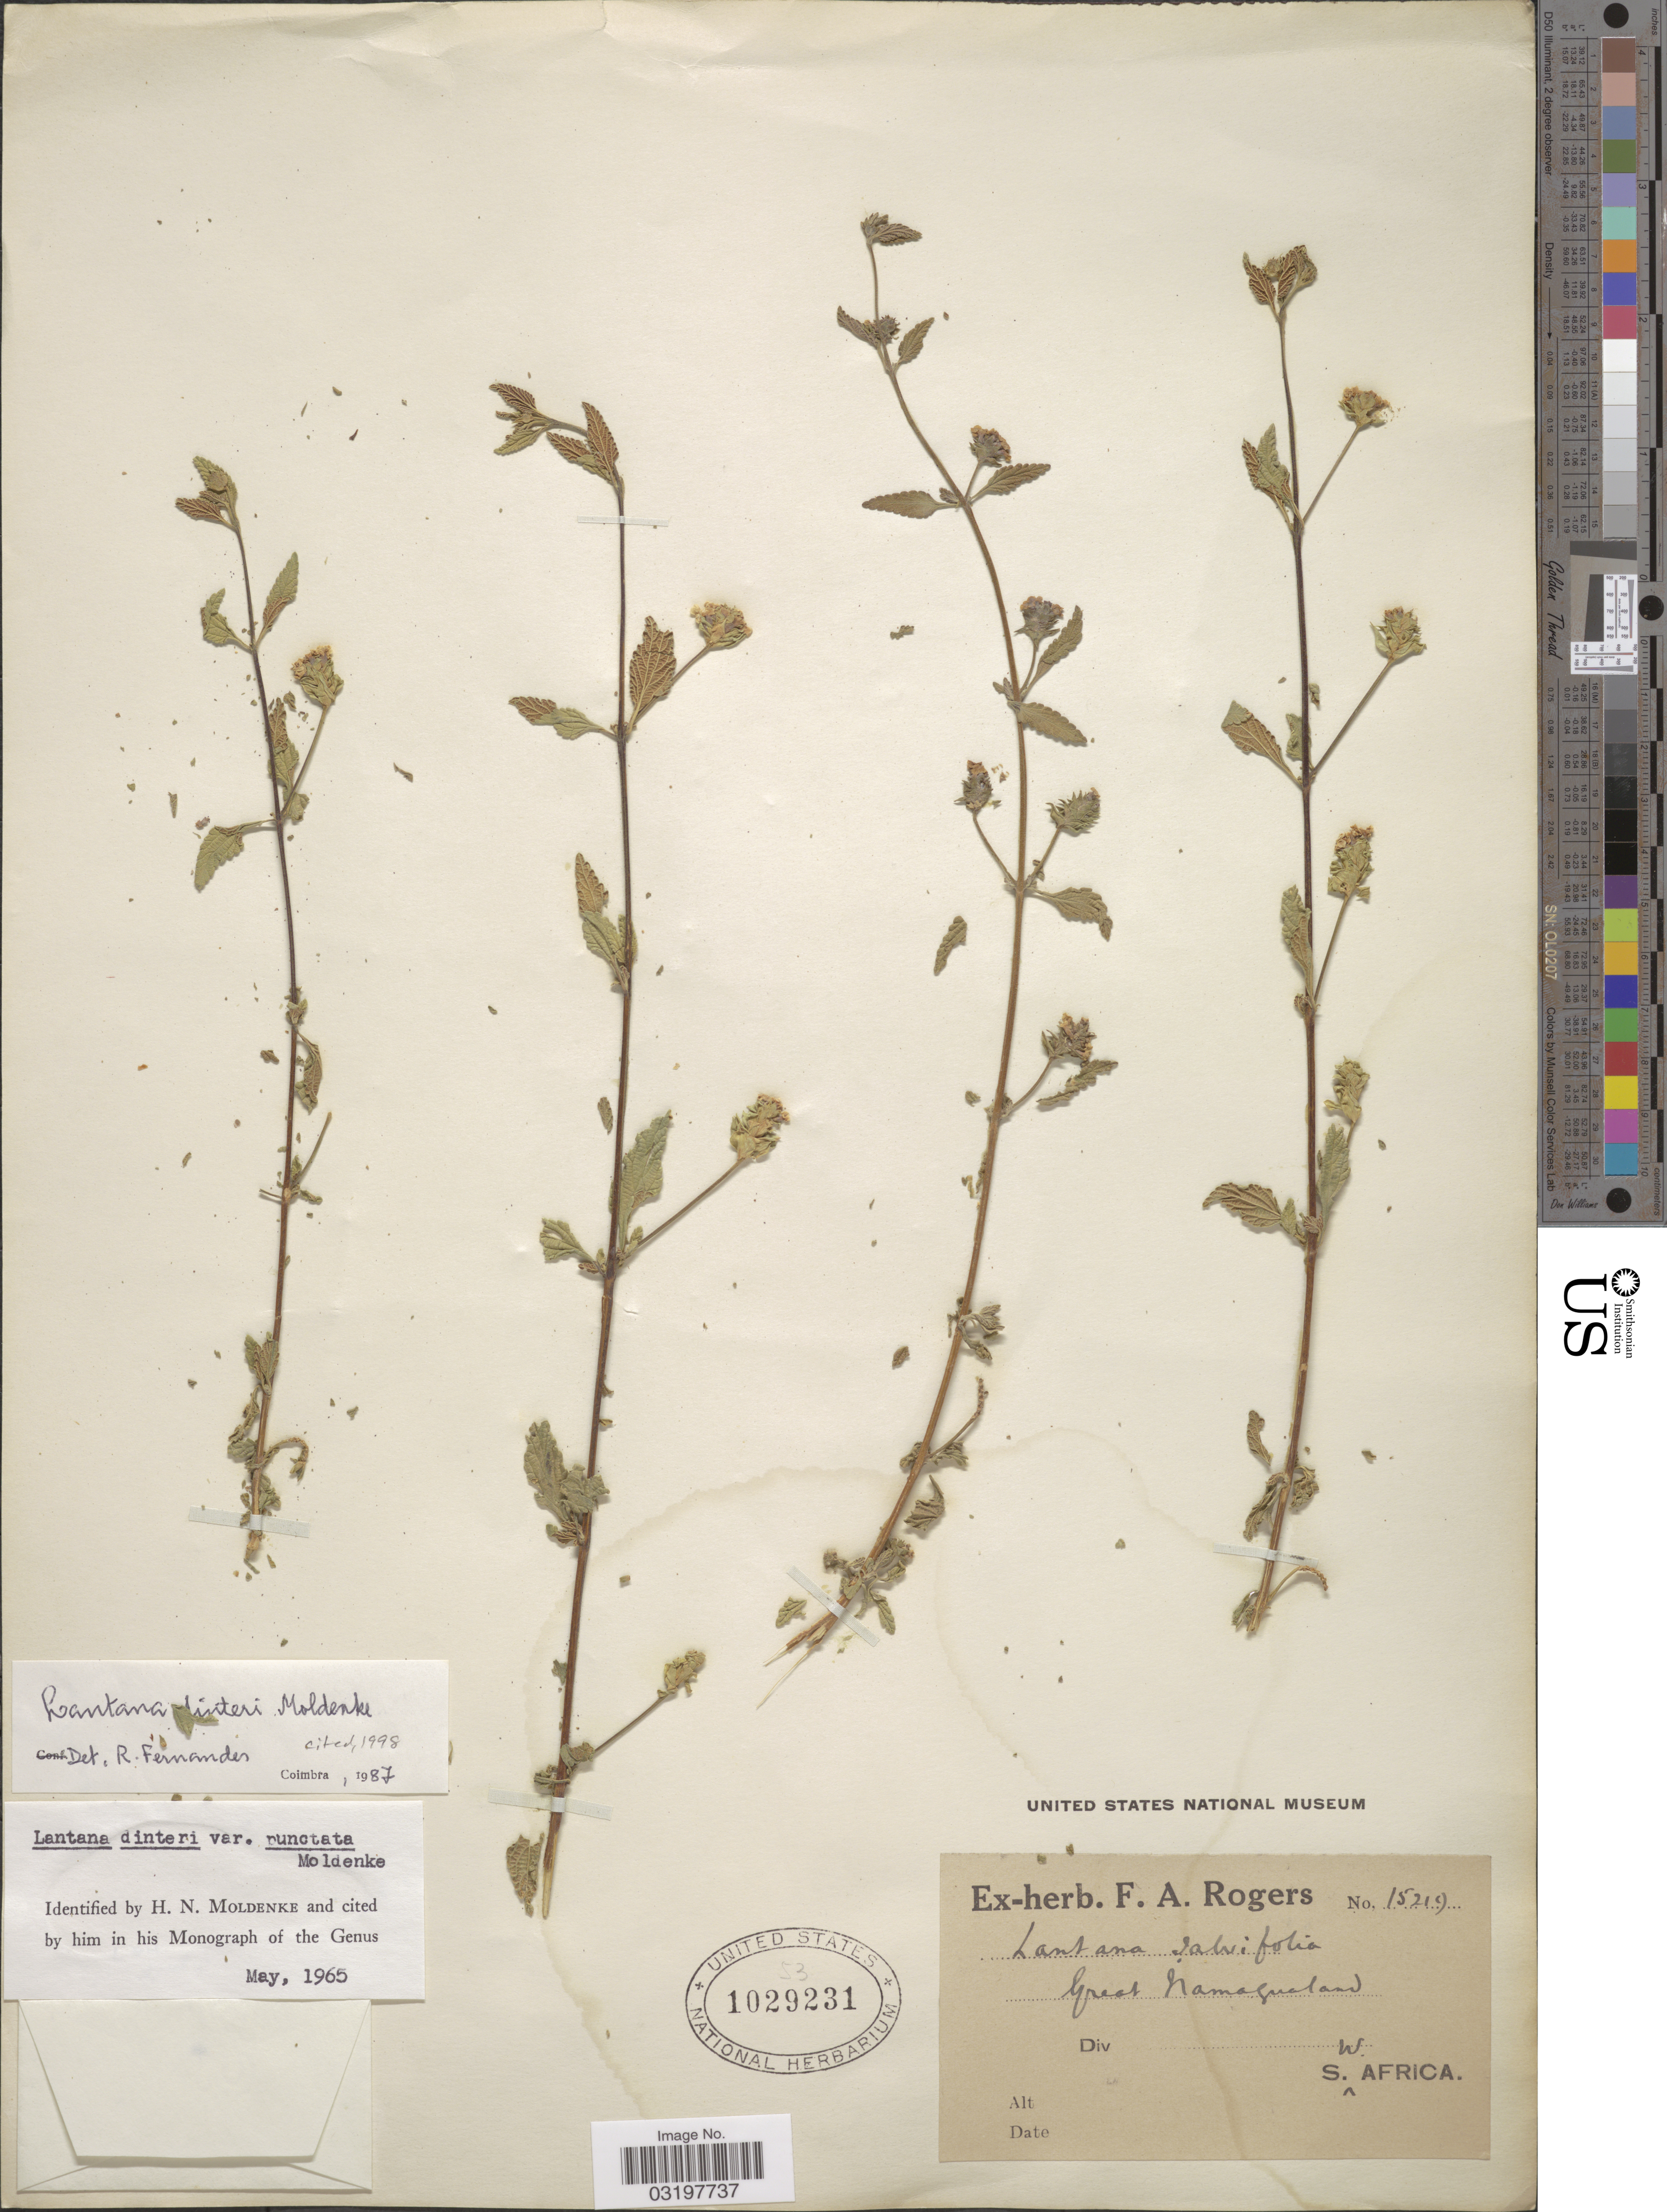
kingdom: Plantae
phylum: Tracheophyta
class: Magnoliopsida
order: Lamiales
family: Verbenaceae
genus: Lantana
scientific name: Lantana dinteri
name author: Moldenke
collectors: ex herb. F. A. Rogers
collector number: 15219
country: Namibia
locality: Great Namaqualand, S.W. Africa.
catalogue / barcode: US 1029231